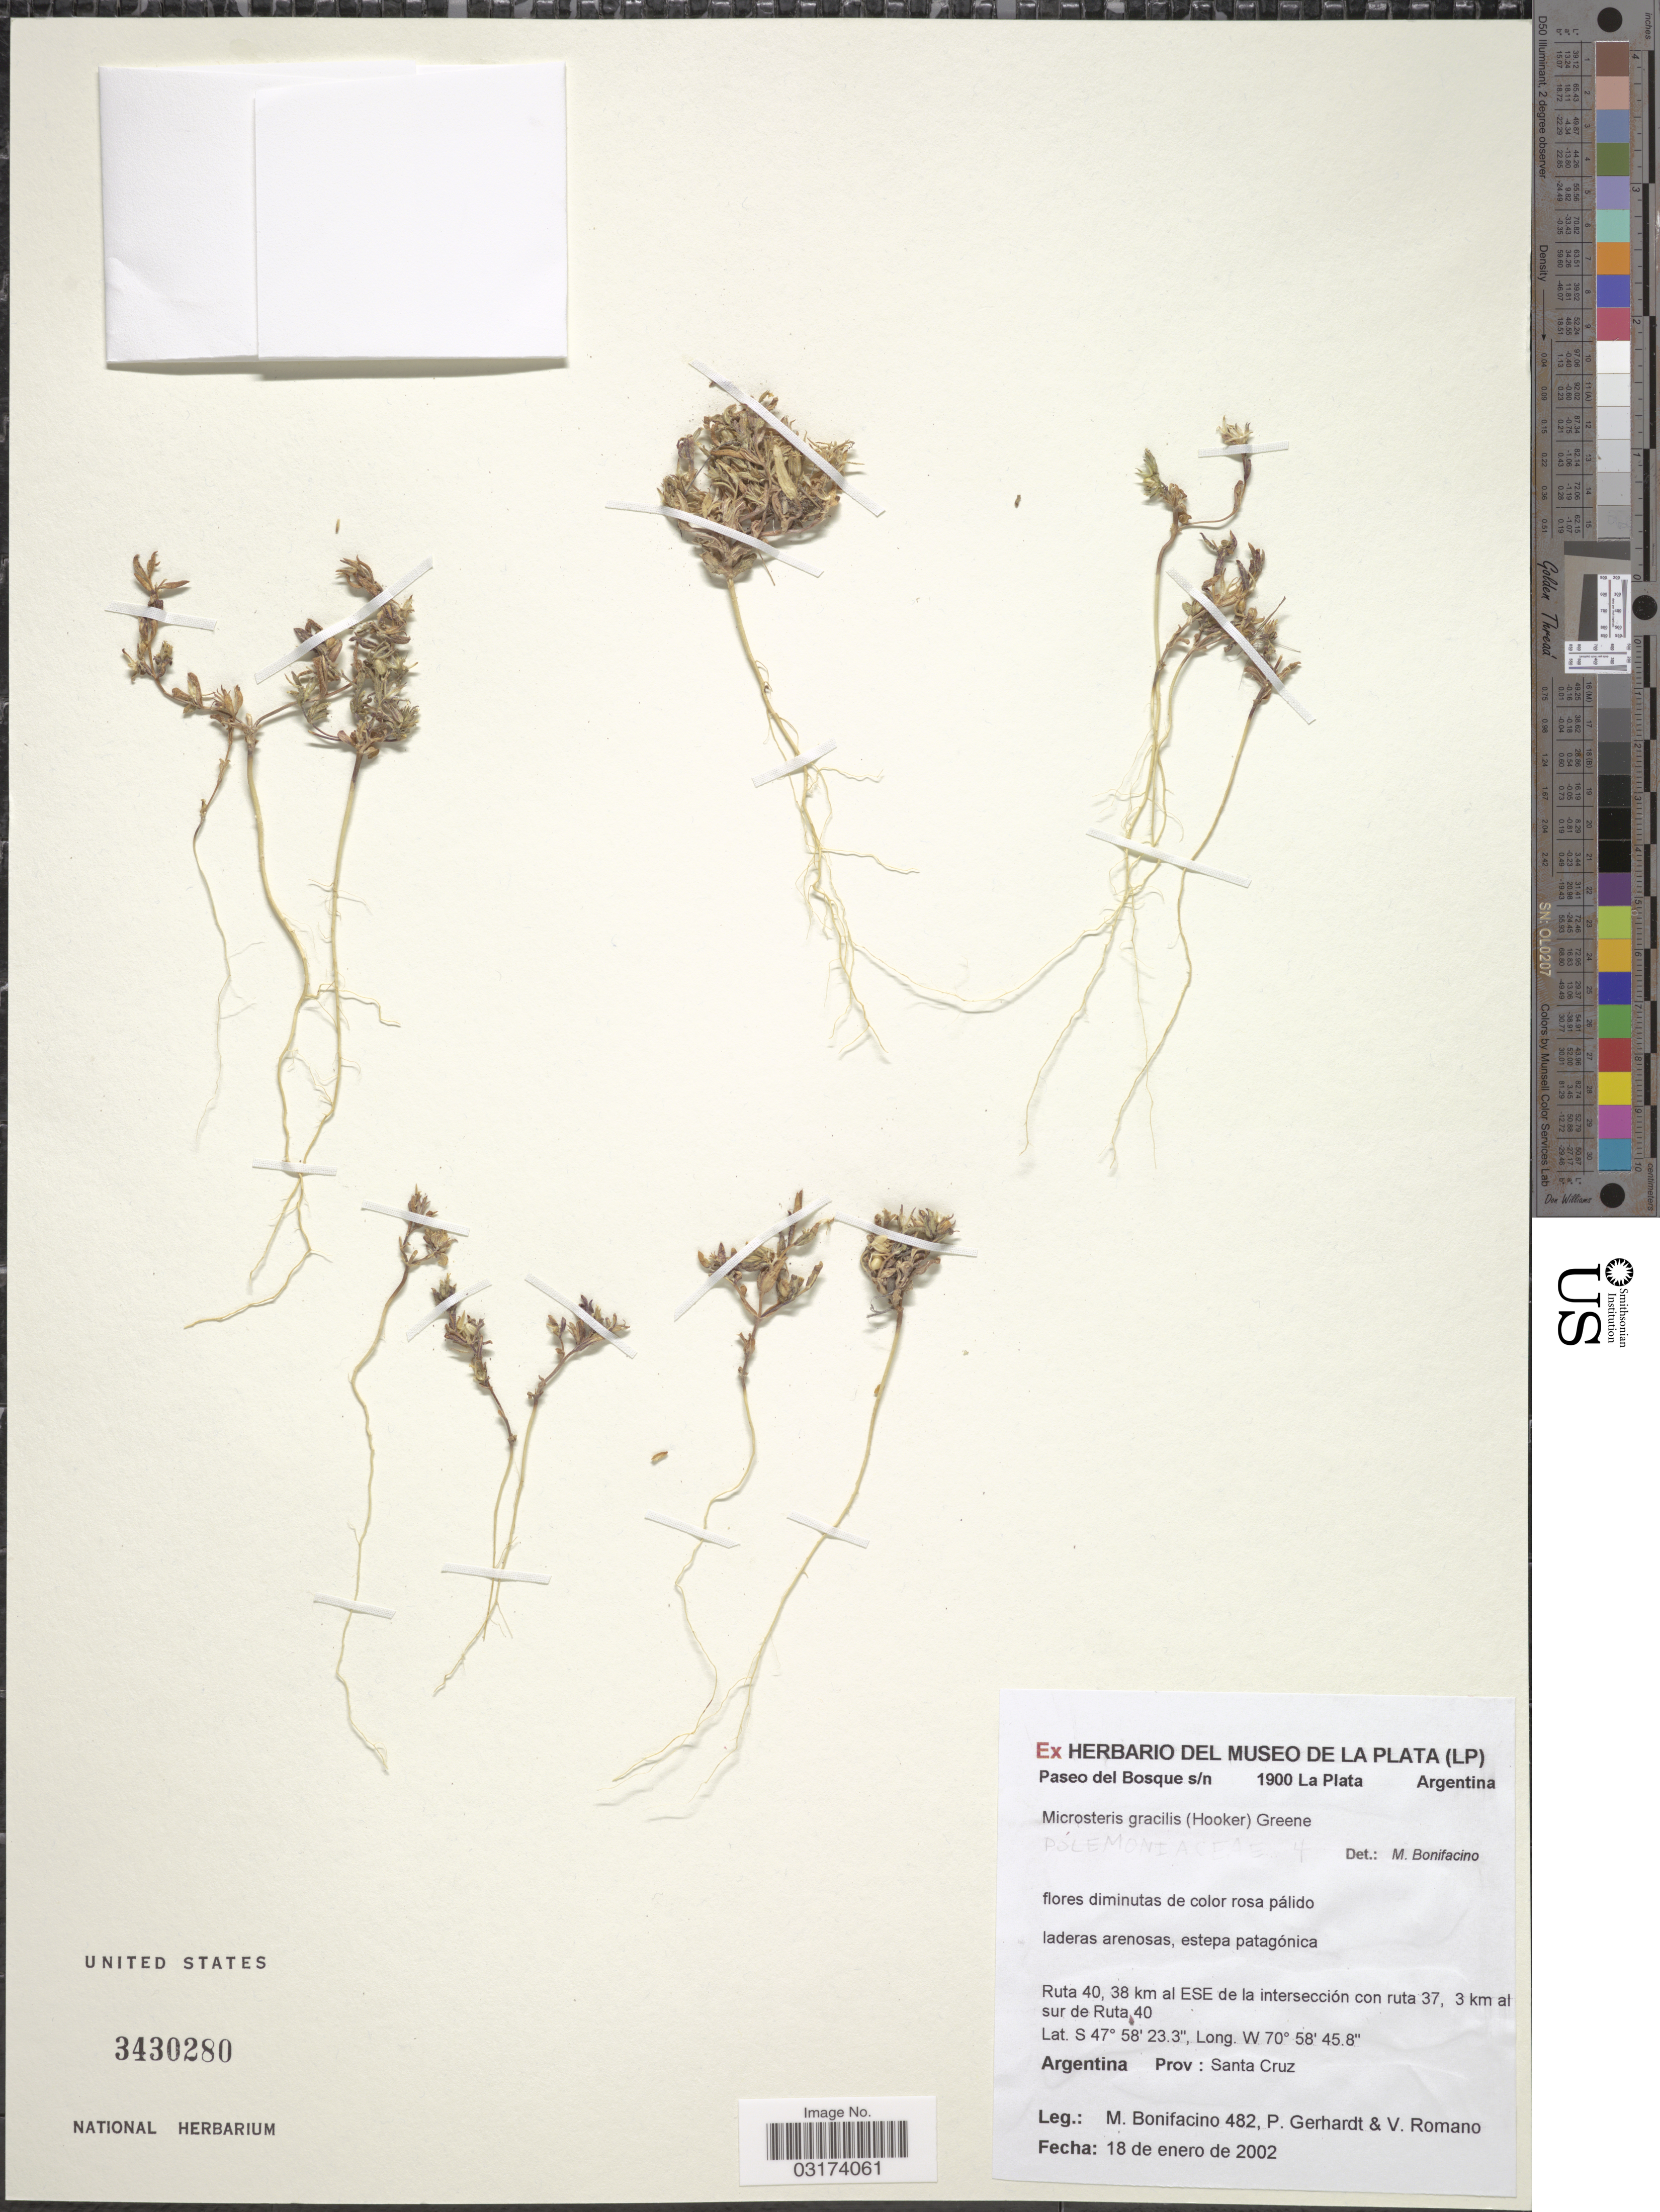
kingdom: Plantae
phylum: Tracheophyta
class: Magnoliopsida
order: Ericales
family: Polemoniaceae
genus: Microsteris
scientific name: Microsteris gracilis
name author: (Hook.) Greene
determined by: (US) Smithsonian Institution - National Museum of Natural History - Department of Botany (UNITED STATES)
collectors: M. Bonifacino, P. Gerhardt & V. Romano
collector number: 0482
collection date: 2002-01-18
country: Argentina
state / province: Santa Cruz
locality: Ruta 40, 38 km al ESE de la intersección con ruta 37, 3 km al sur de Ruta 40, Prov. Santa Cruz.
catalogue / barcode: US 3430280